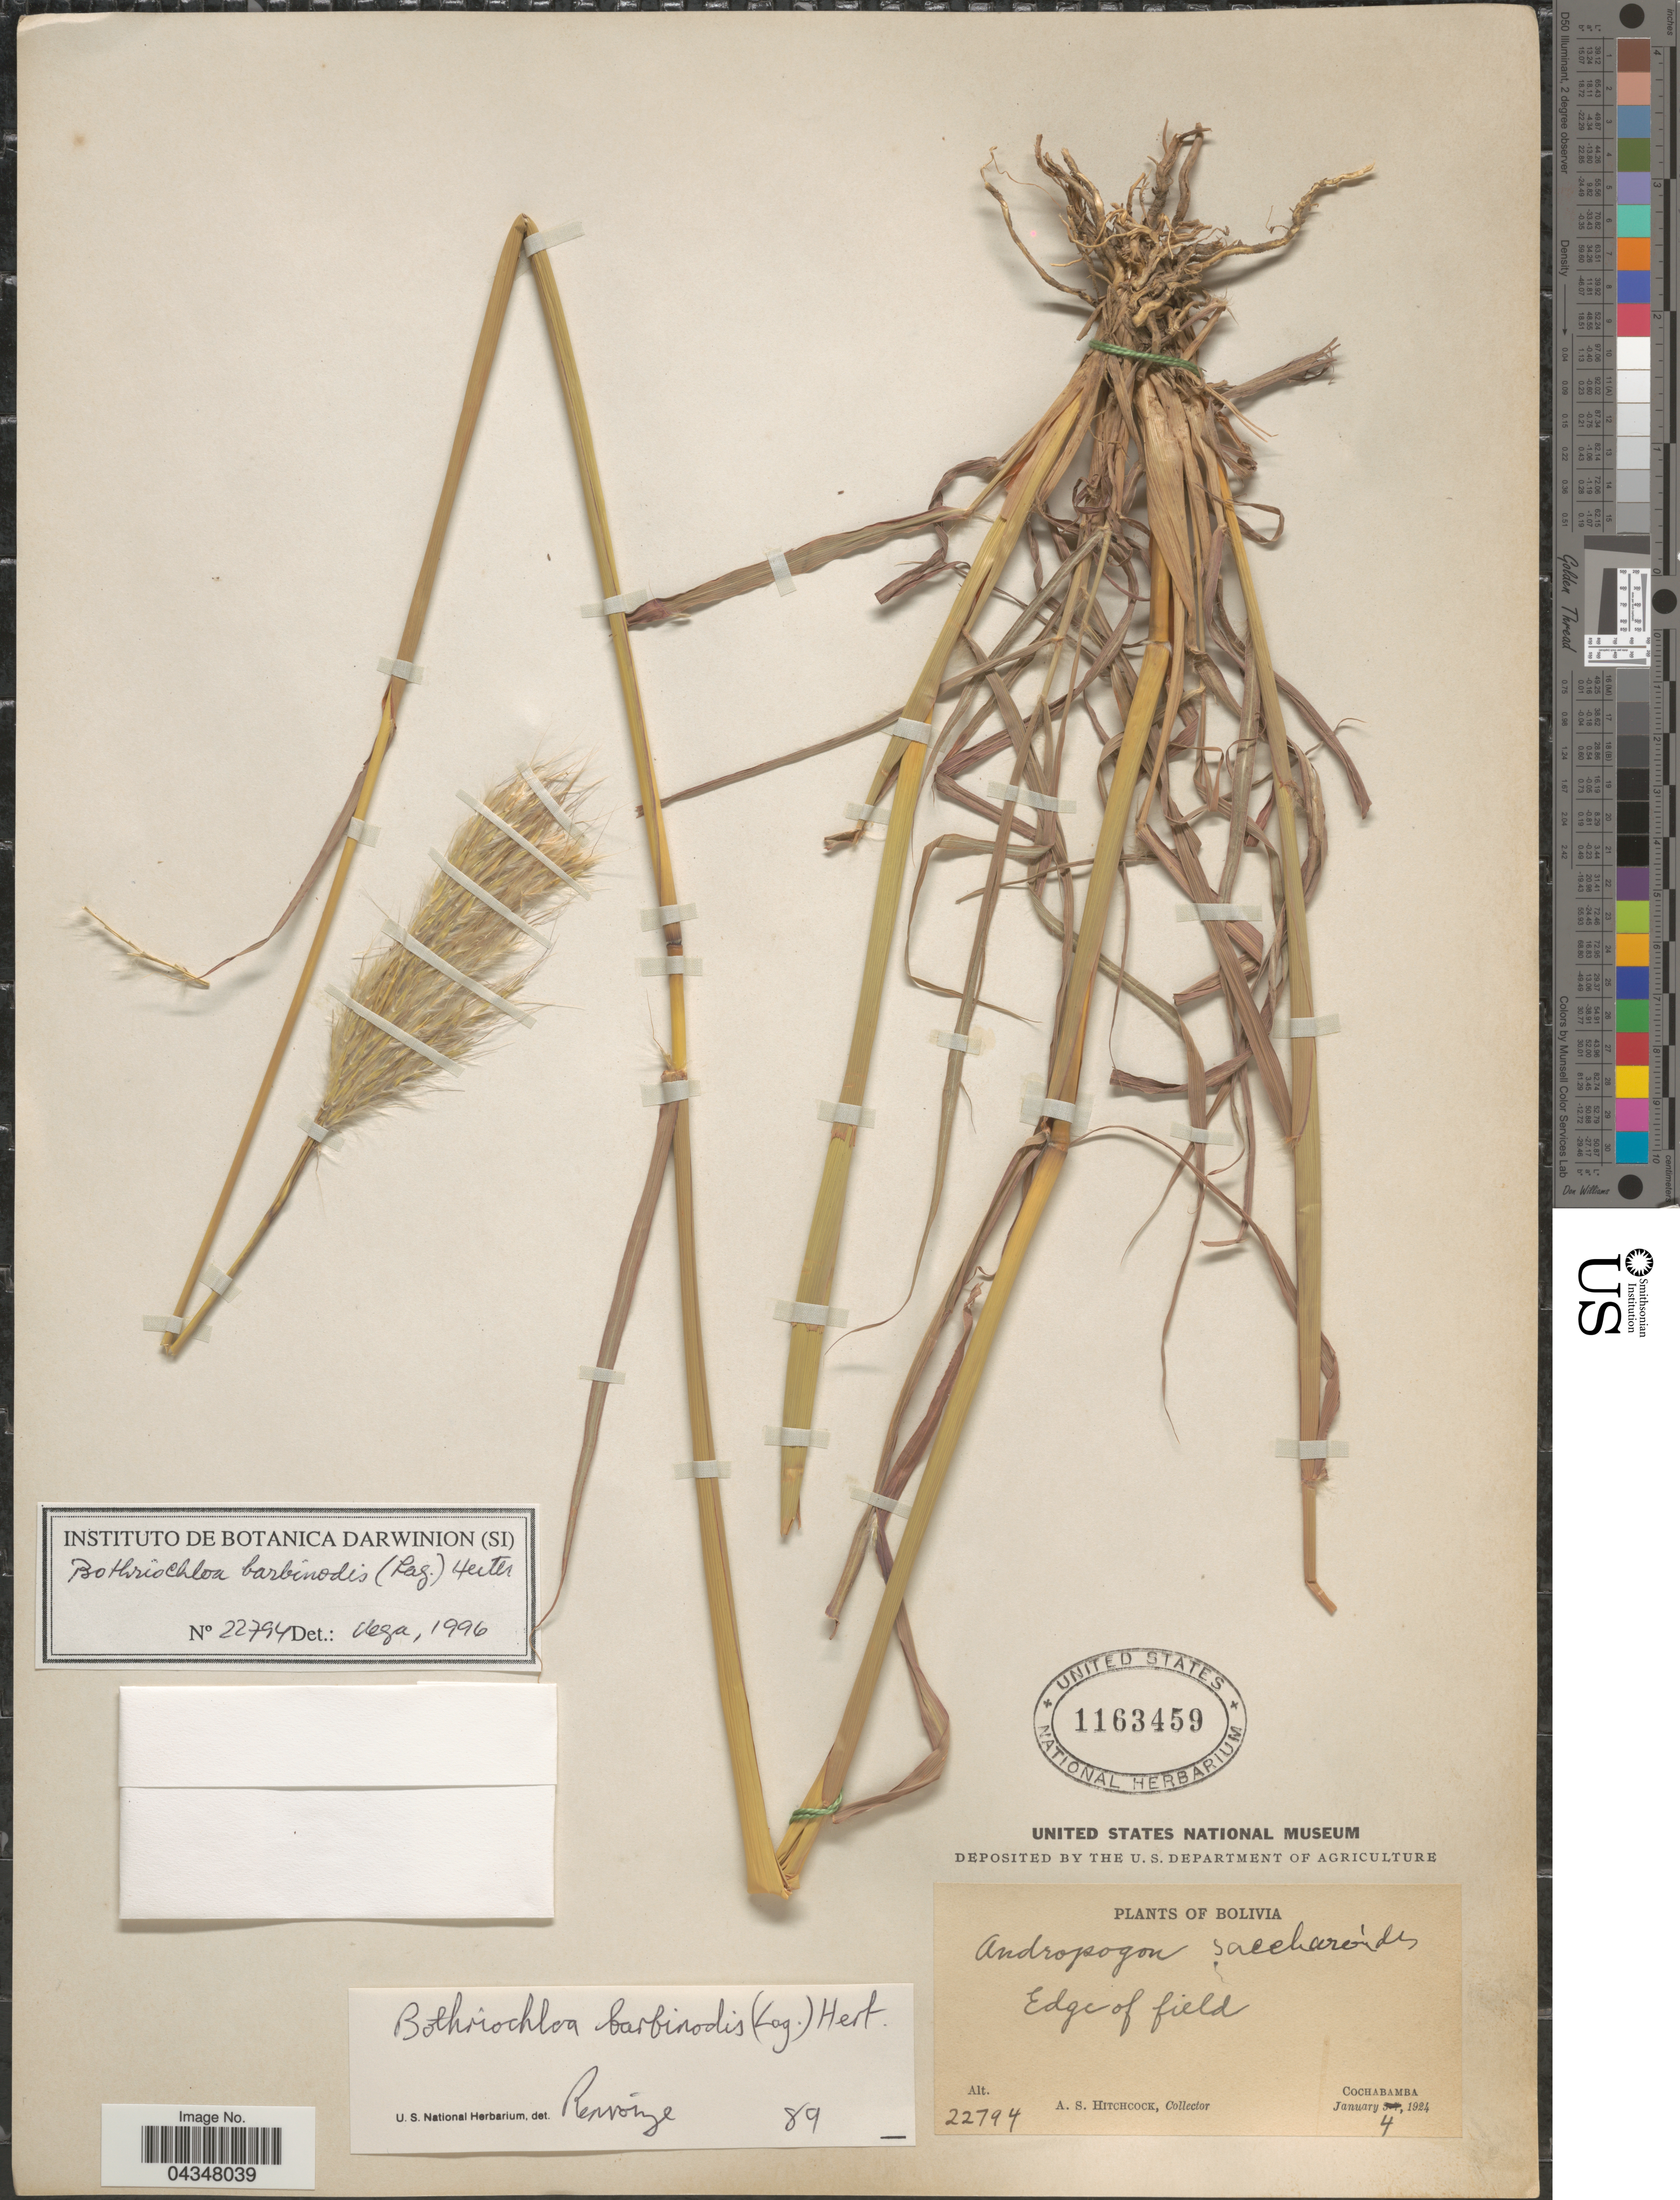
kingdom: Plantae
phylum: Tracheophyta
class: Liliopsida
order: Poales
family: Poaceae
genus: Bothriochloa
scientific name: Bothriochloa barbinodis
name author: (Lag.) Herter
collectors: A. S. Hitchcock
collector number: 22794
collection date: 1924-01-04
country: Bolivia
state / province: Cochabamba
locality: Edge of field.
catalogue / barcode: US 1163459